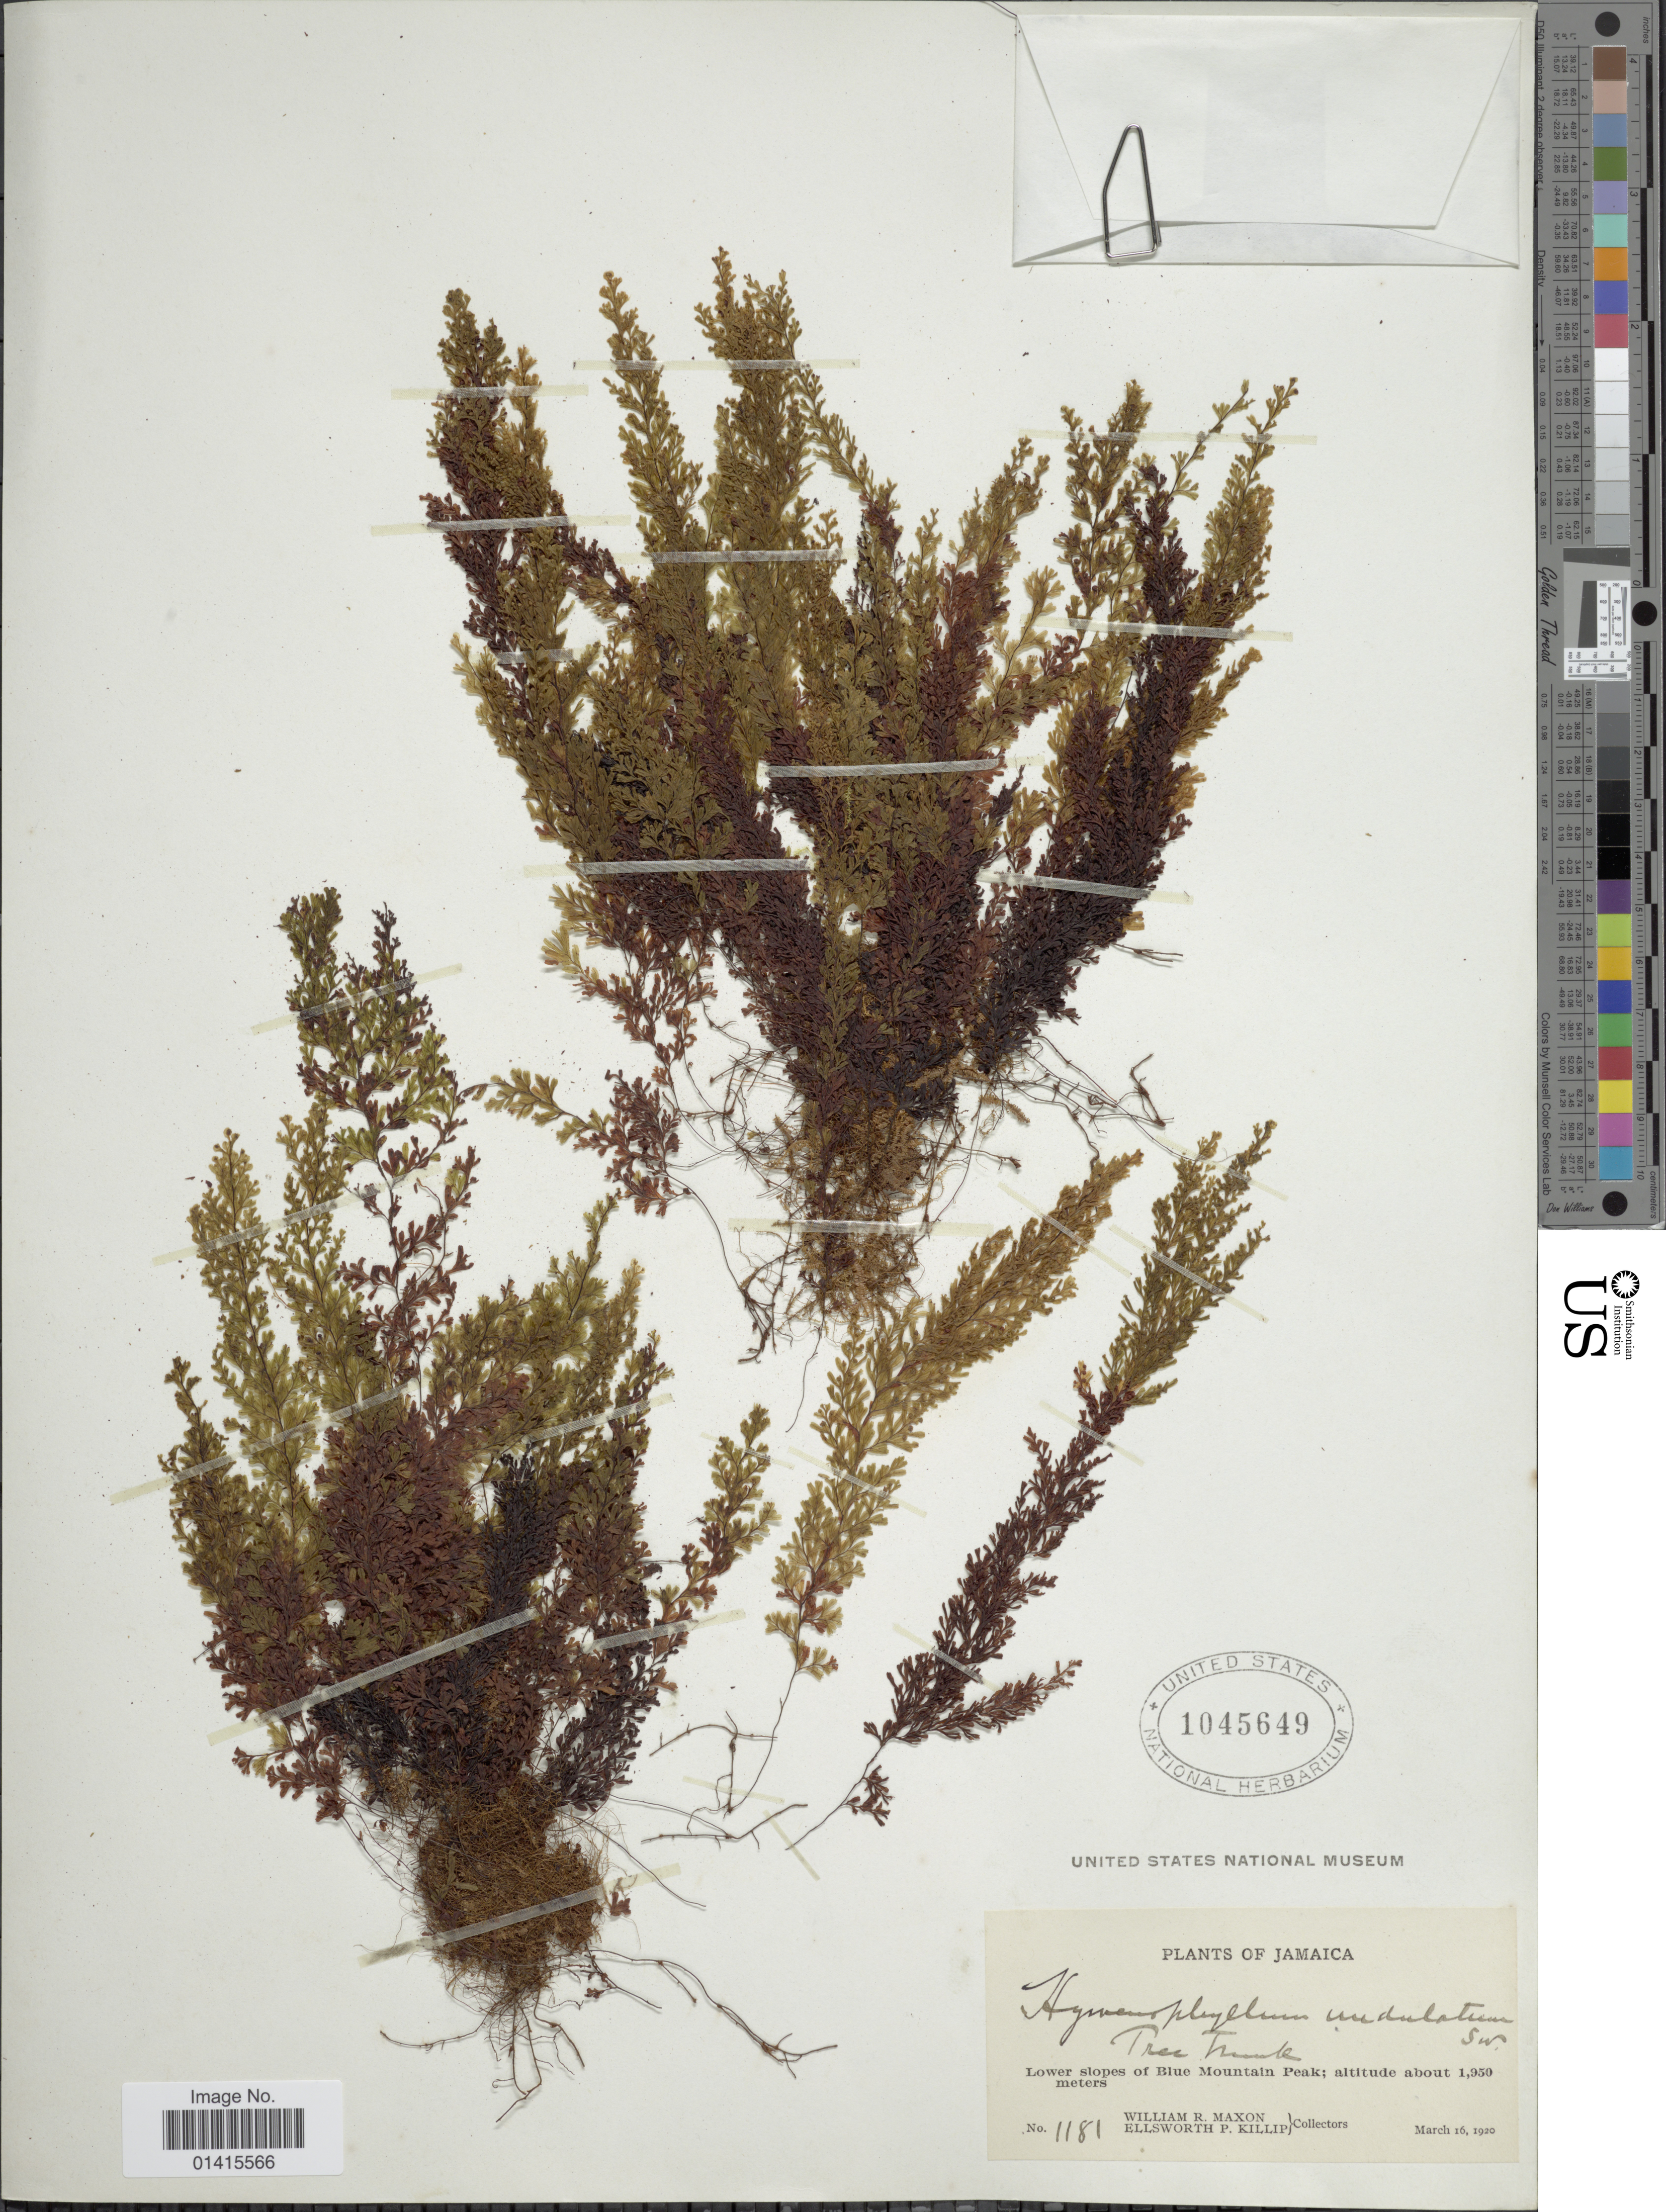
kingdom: Plantae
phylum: Tracheophyta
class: Polypodiopsida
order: Hymenophyllales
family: Hymenophyllaceae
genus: Hymenophyllum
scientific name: Hymenophyllum undulatum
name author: (Sw.) Sw.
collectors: W. R. Maxon & E. P. Killip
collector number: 1181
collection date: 1920-03-16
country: Jamaica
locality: Lower slopes of Blue Mountain Peak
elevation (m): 1950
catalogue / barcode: US 1045649